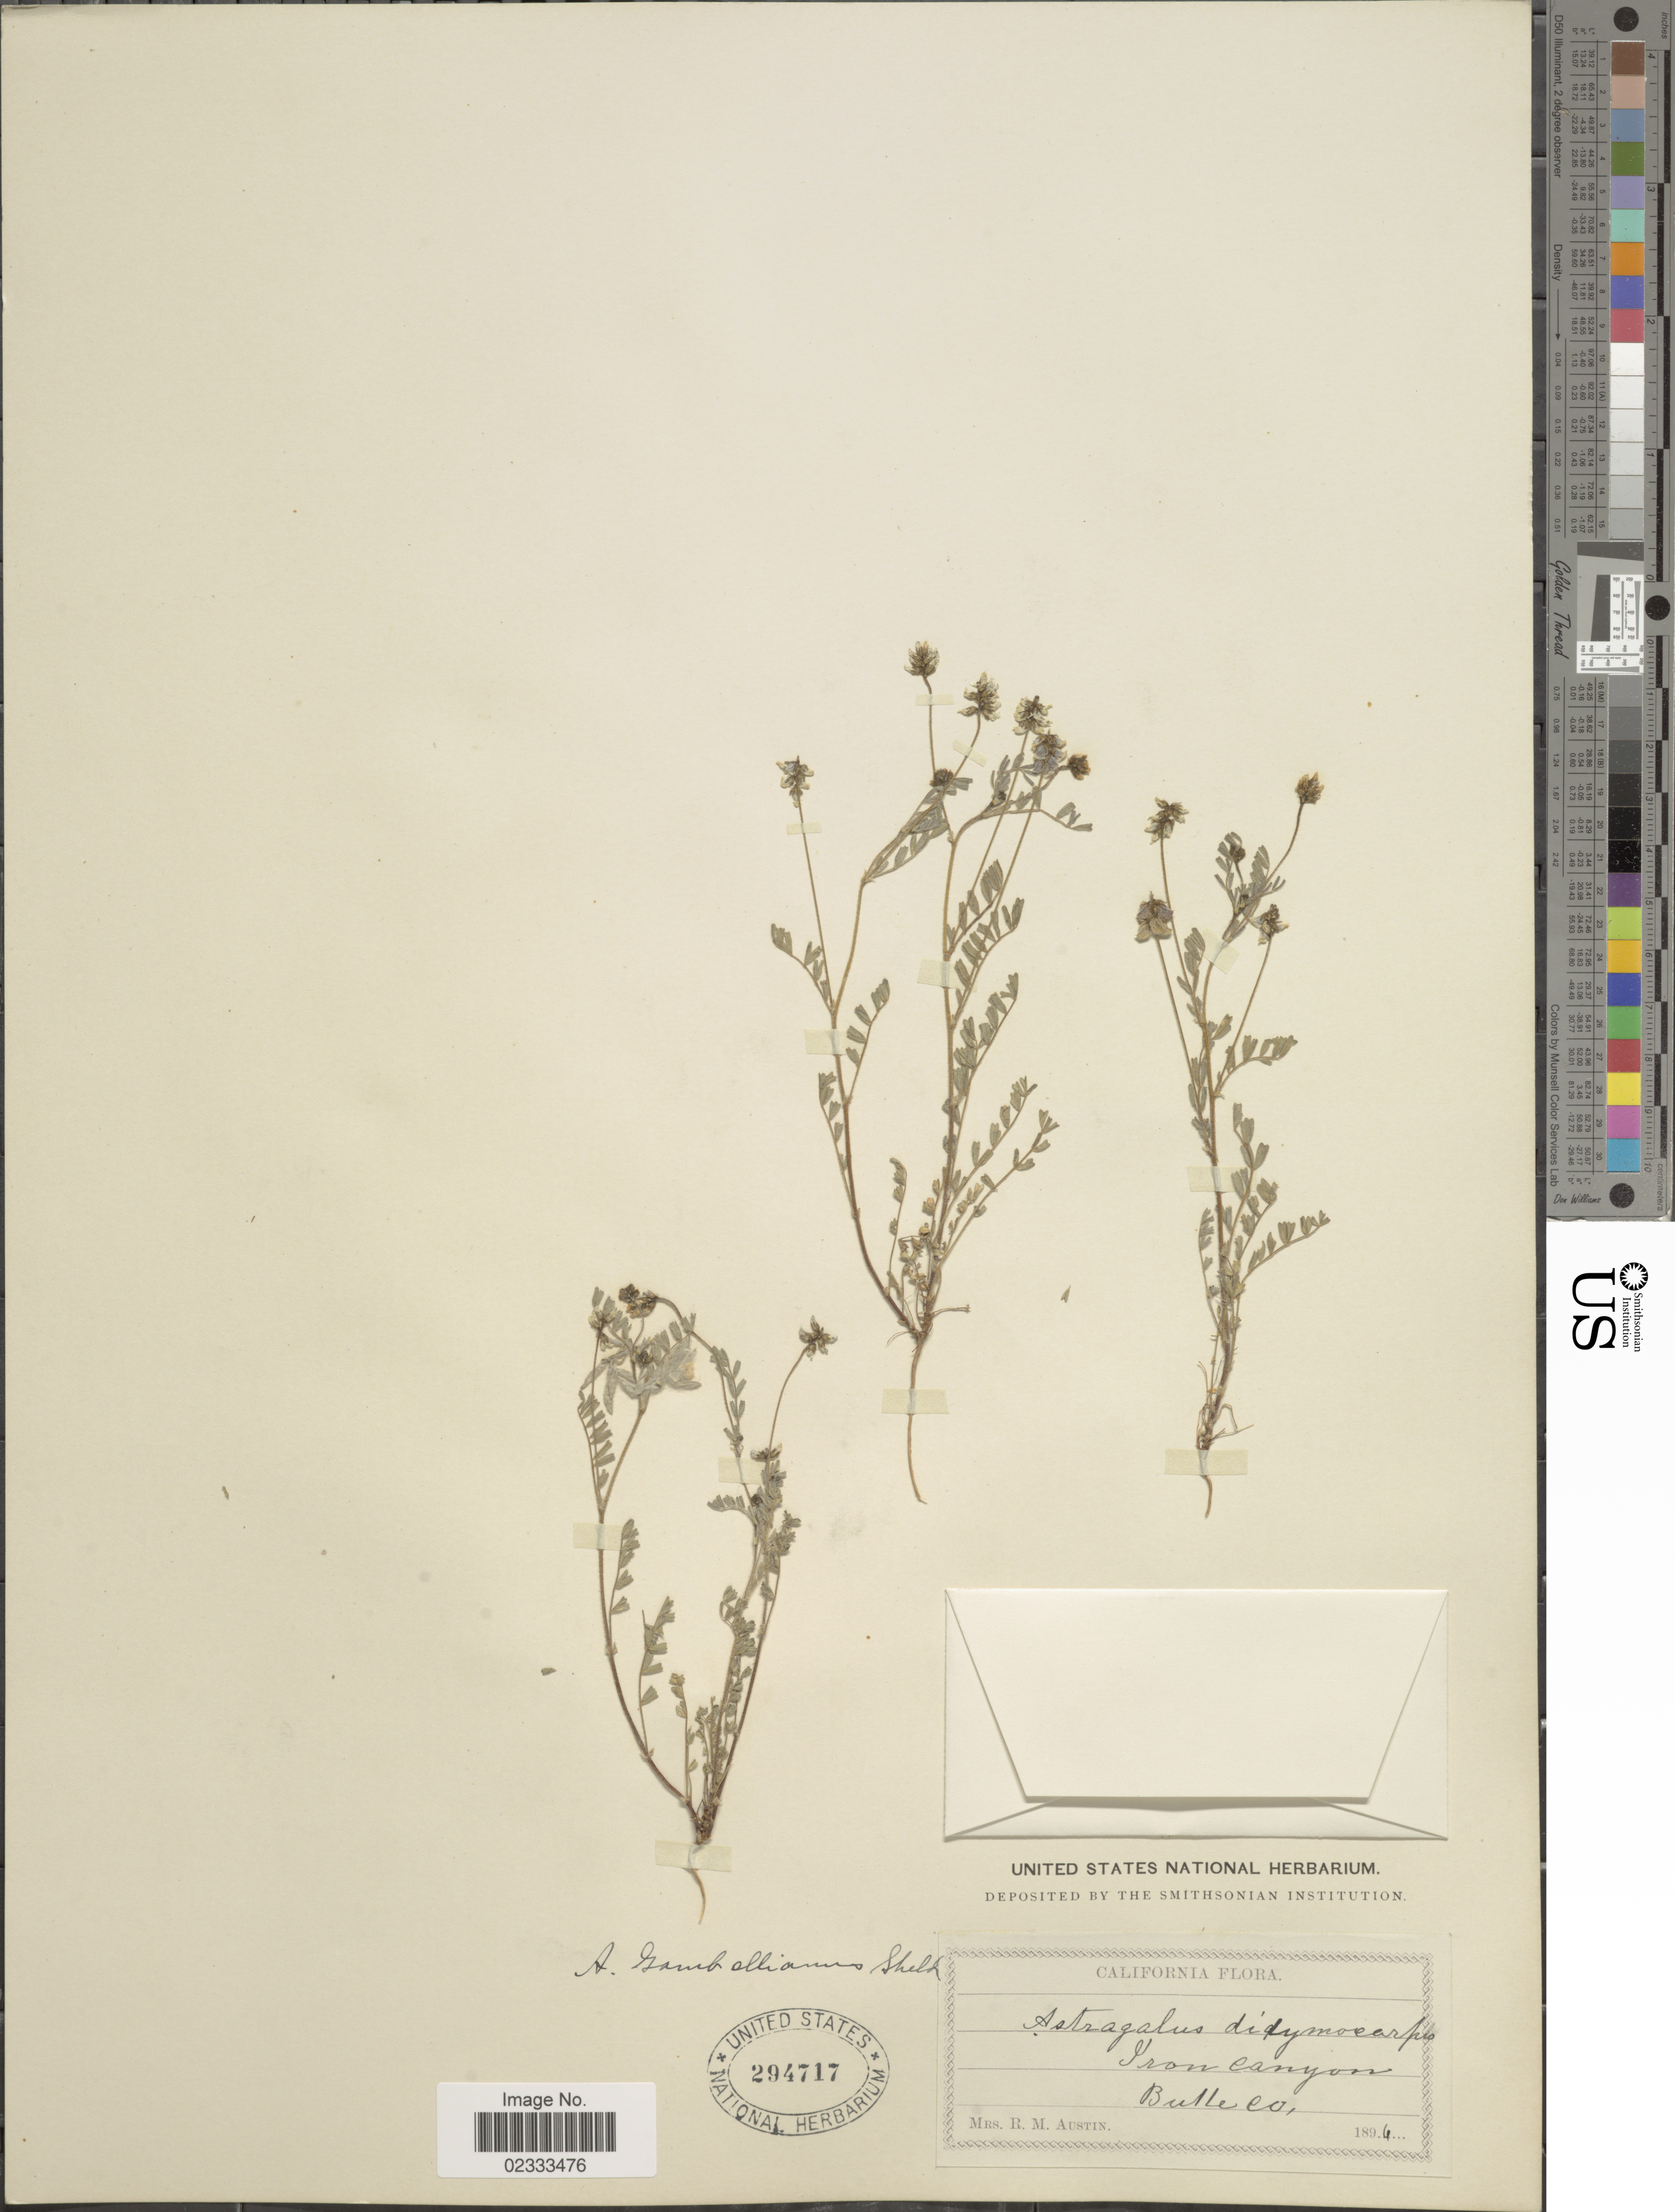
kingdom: Plantae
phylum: Tracheophyta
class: Magnoliopsida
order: Fabales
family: Fabaceae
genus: Astragalus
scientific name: Astragalus nigrescens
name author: Pall.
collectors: R. Austin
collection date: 1894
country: United States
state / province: California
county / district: Butte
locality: Iron Canyon, Butte Co.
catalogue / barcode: US 294717